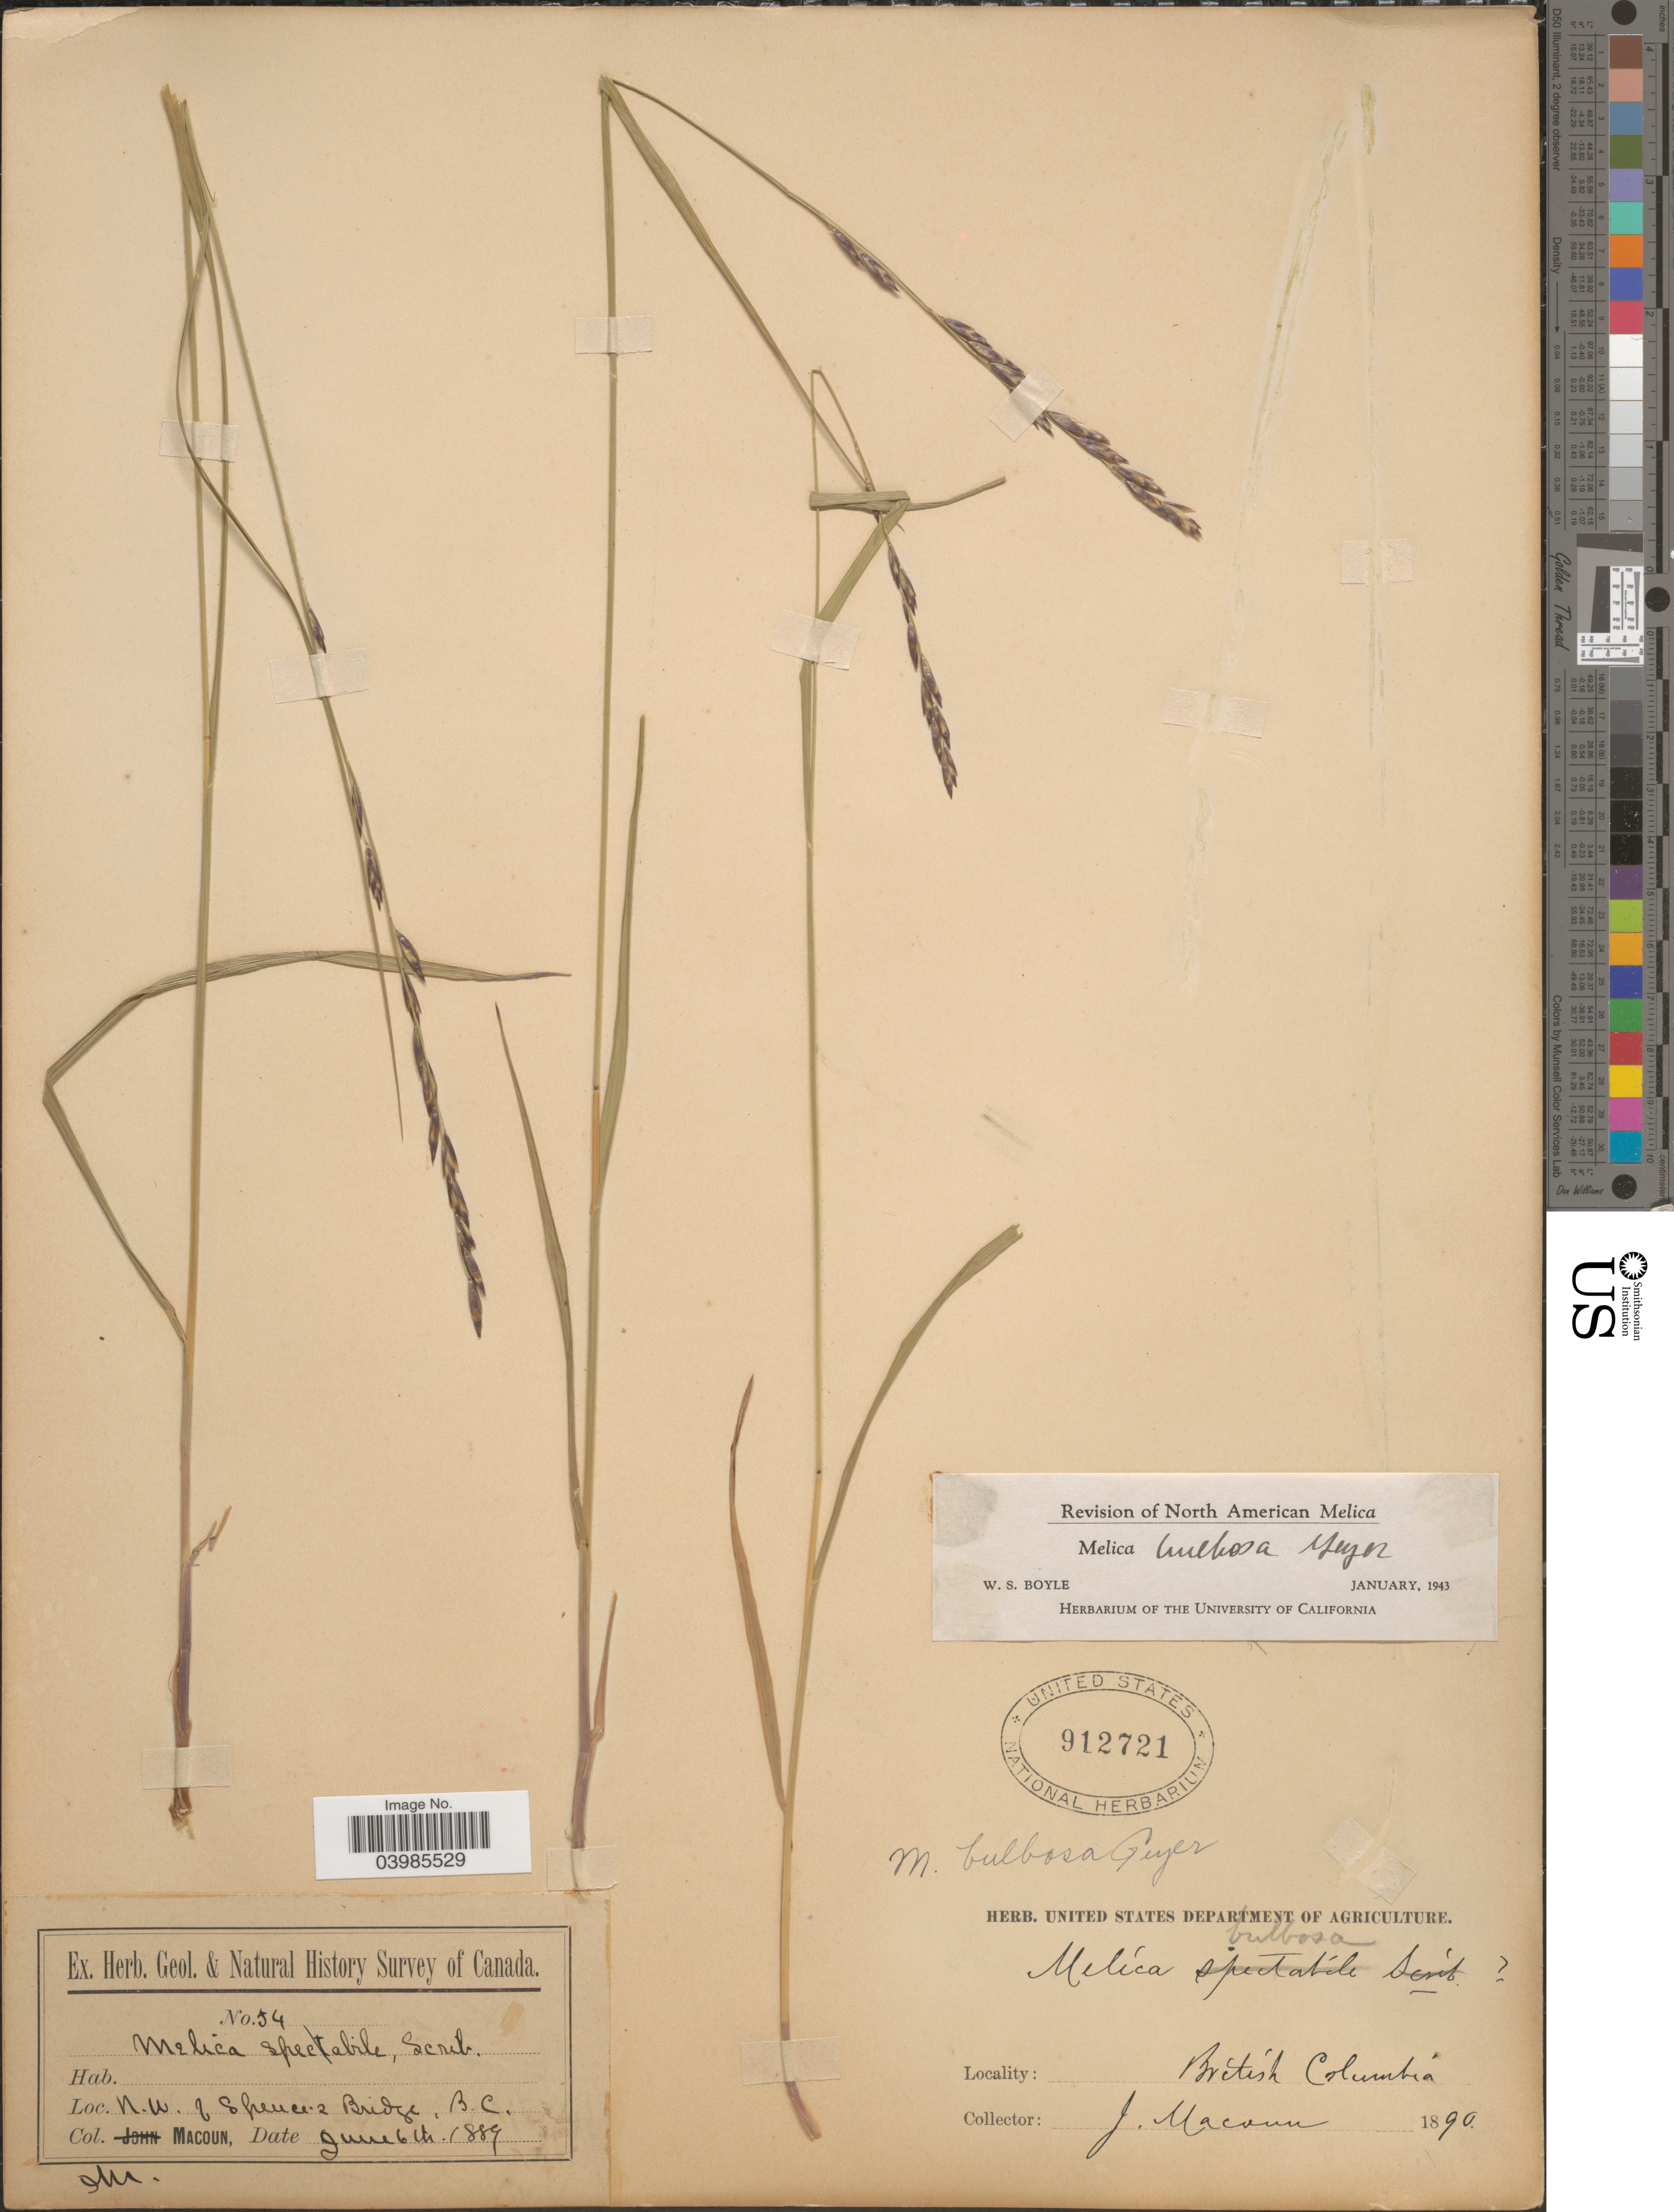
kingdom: Plantae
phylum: Tracheophyta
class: Liliopsida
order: Poales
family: Poaceae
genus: Melica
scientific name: Melica bulbosa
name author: Geyer ex Porter & J.M. Coult.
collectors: J. M. Macoun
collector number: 54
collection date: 1887-06-06/1890-06-06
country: Canada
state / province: British Columbia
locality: N.W. of Spencer Bridge.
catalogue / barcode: US 912721